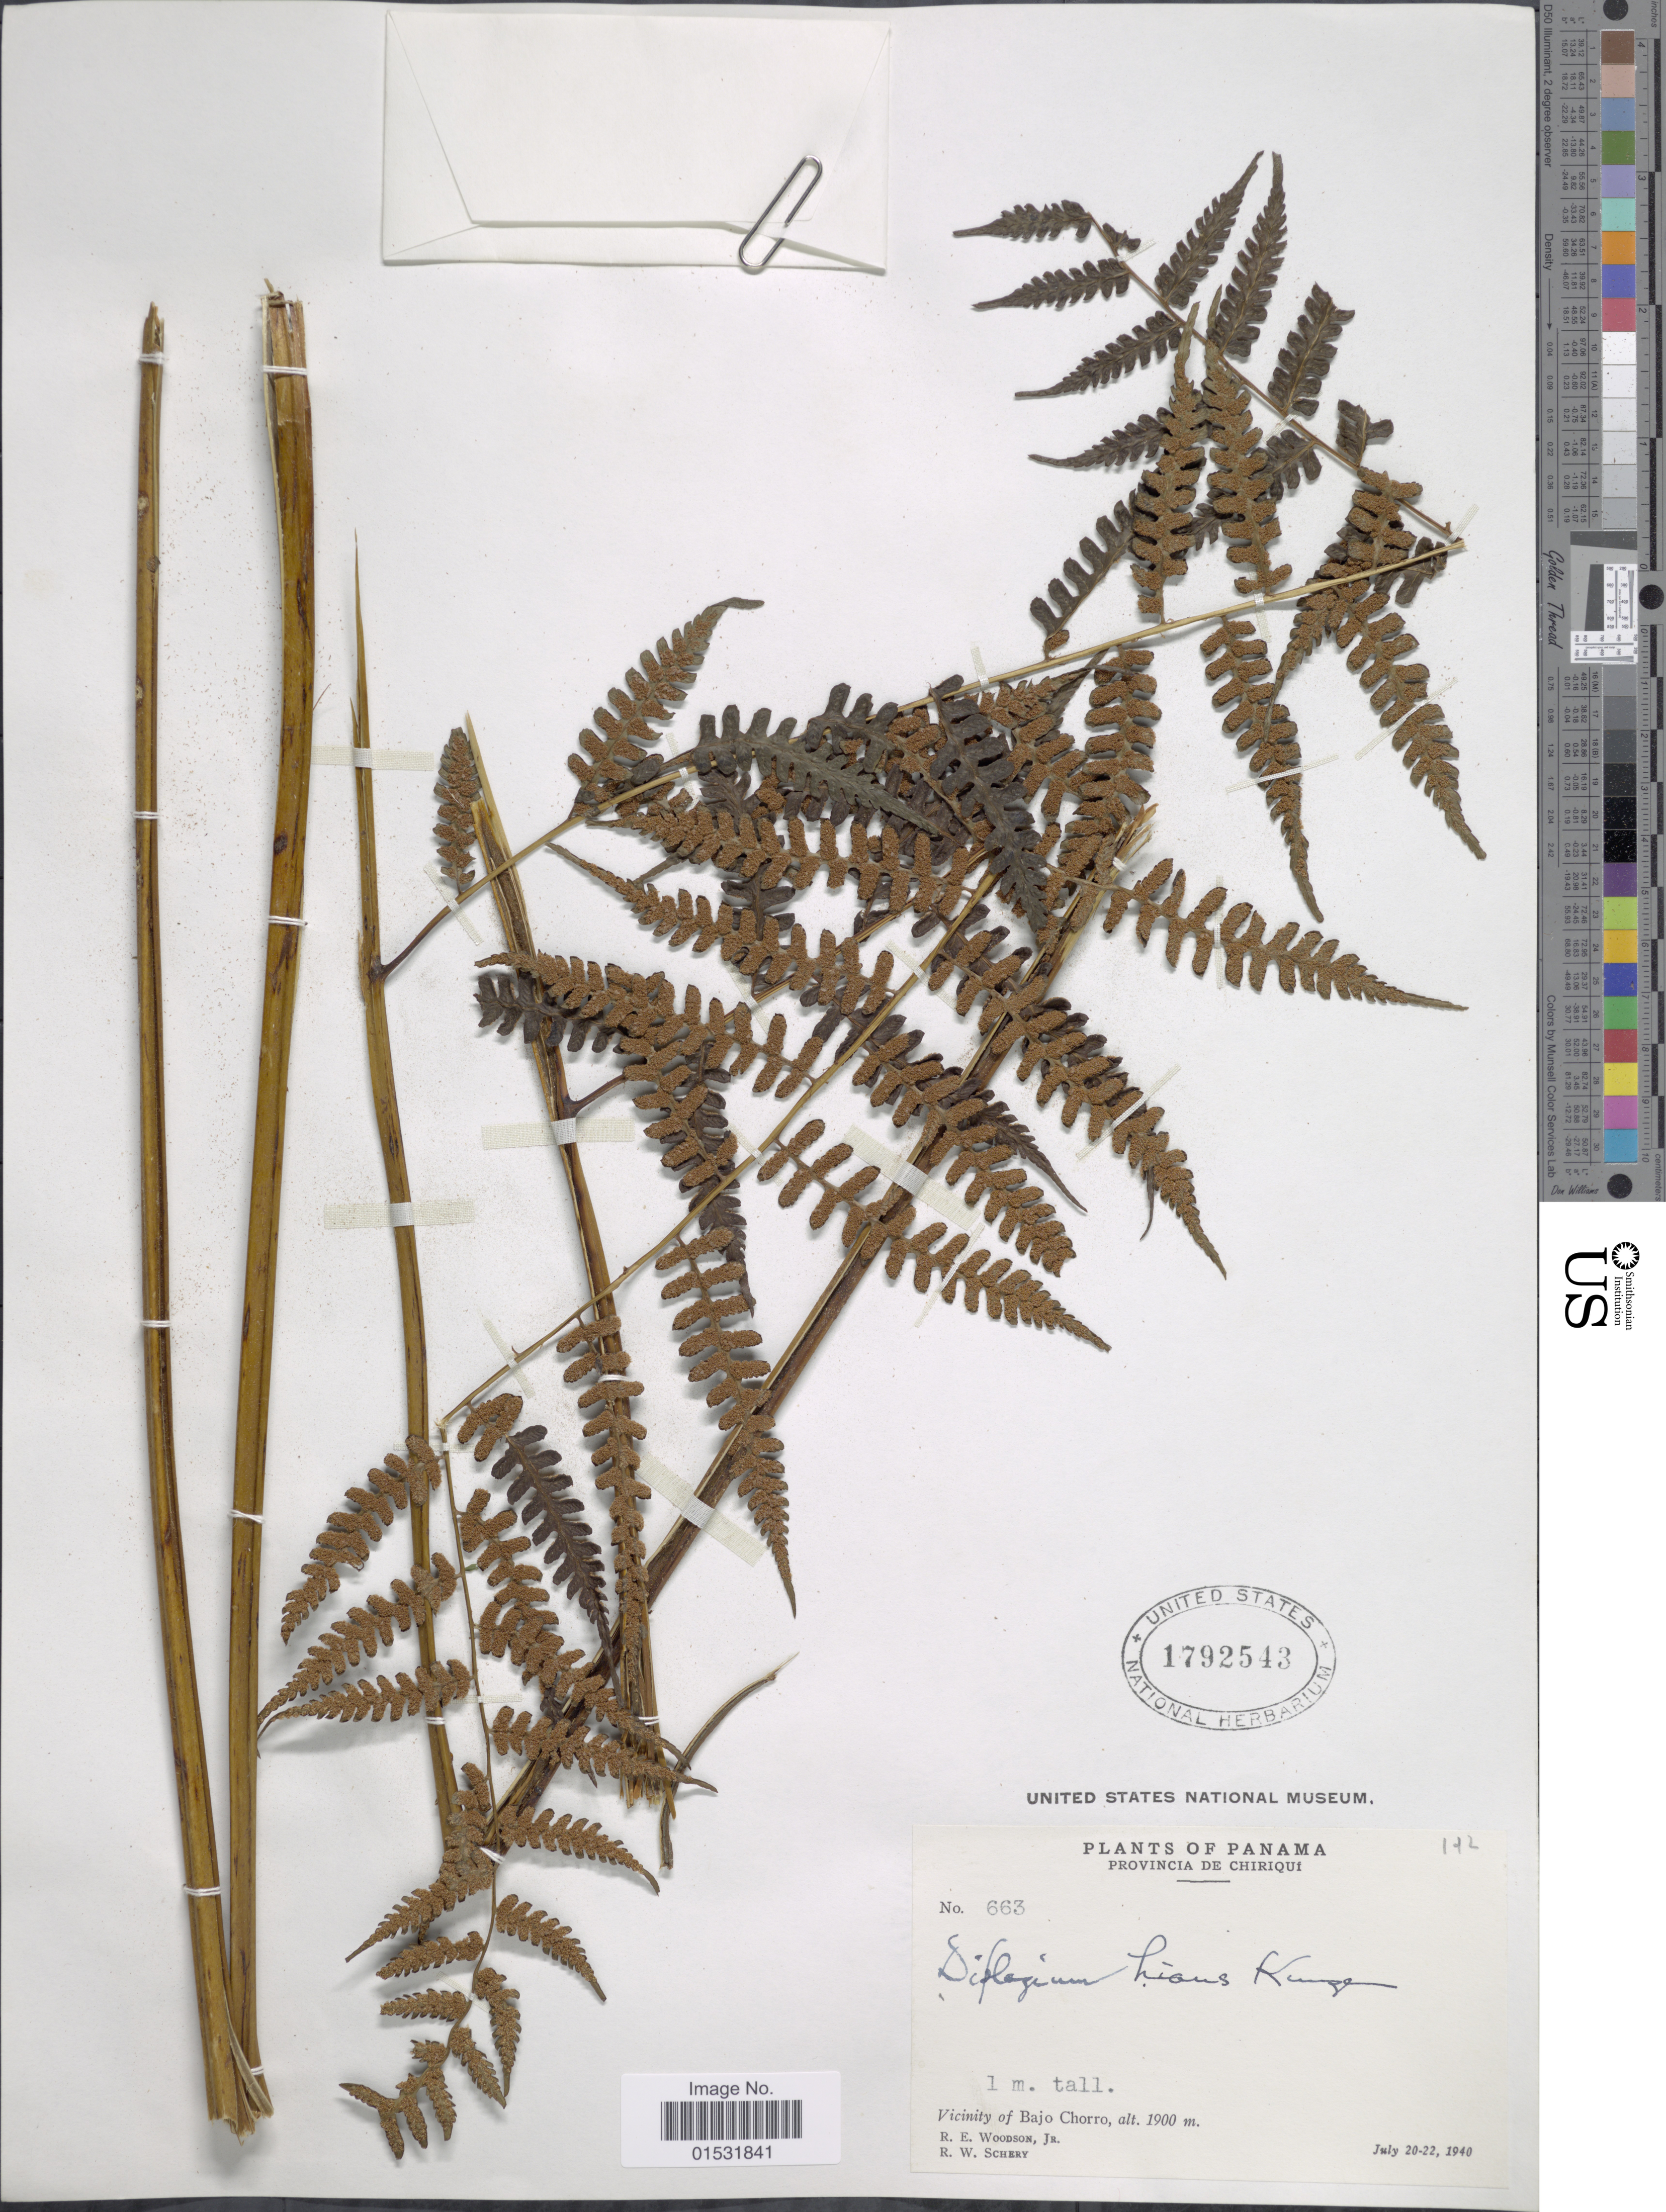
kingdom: Plantae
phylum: Tracheophyta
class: Polypodiopsida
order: Polypodiales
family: Athyriaceae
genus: Diplazium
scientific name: Diplazium hians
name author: Kunze ex Klotzsch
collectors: R. E. Woodson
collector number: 663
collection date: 1940-07-20/1940-07-22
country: Panama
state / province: Chiriqui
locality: Vicinity of Bajo Chorro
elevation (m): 1900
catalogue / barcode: US 1792543